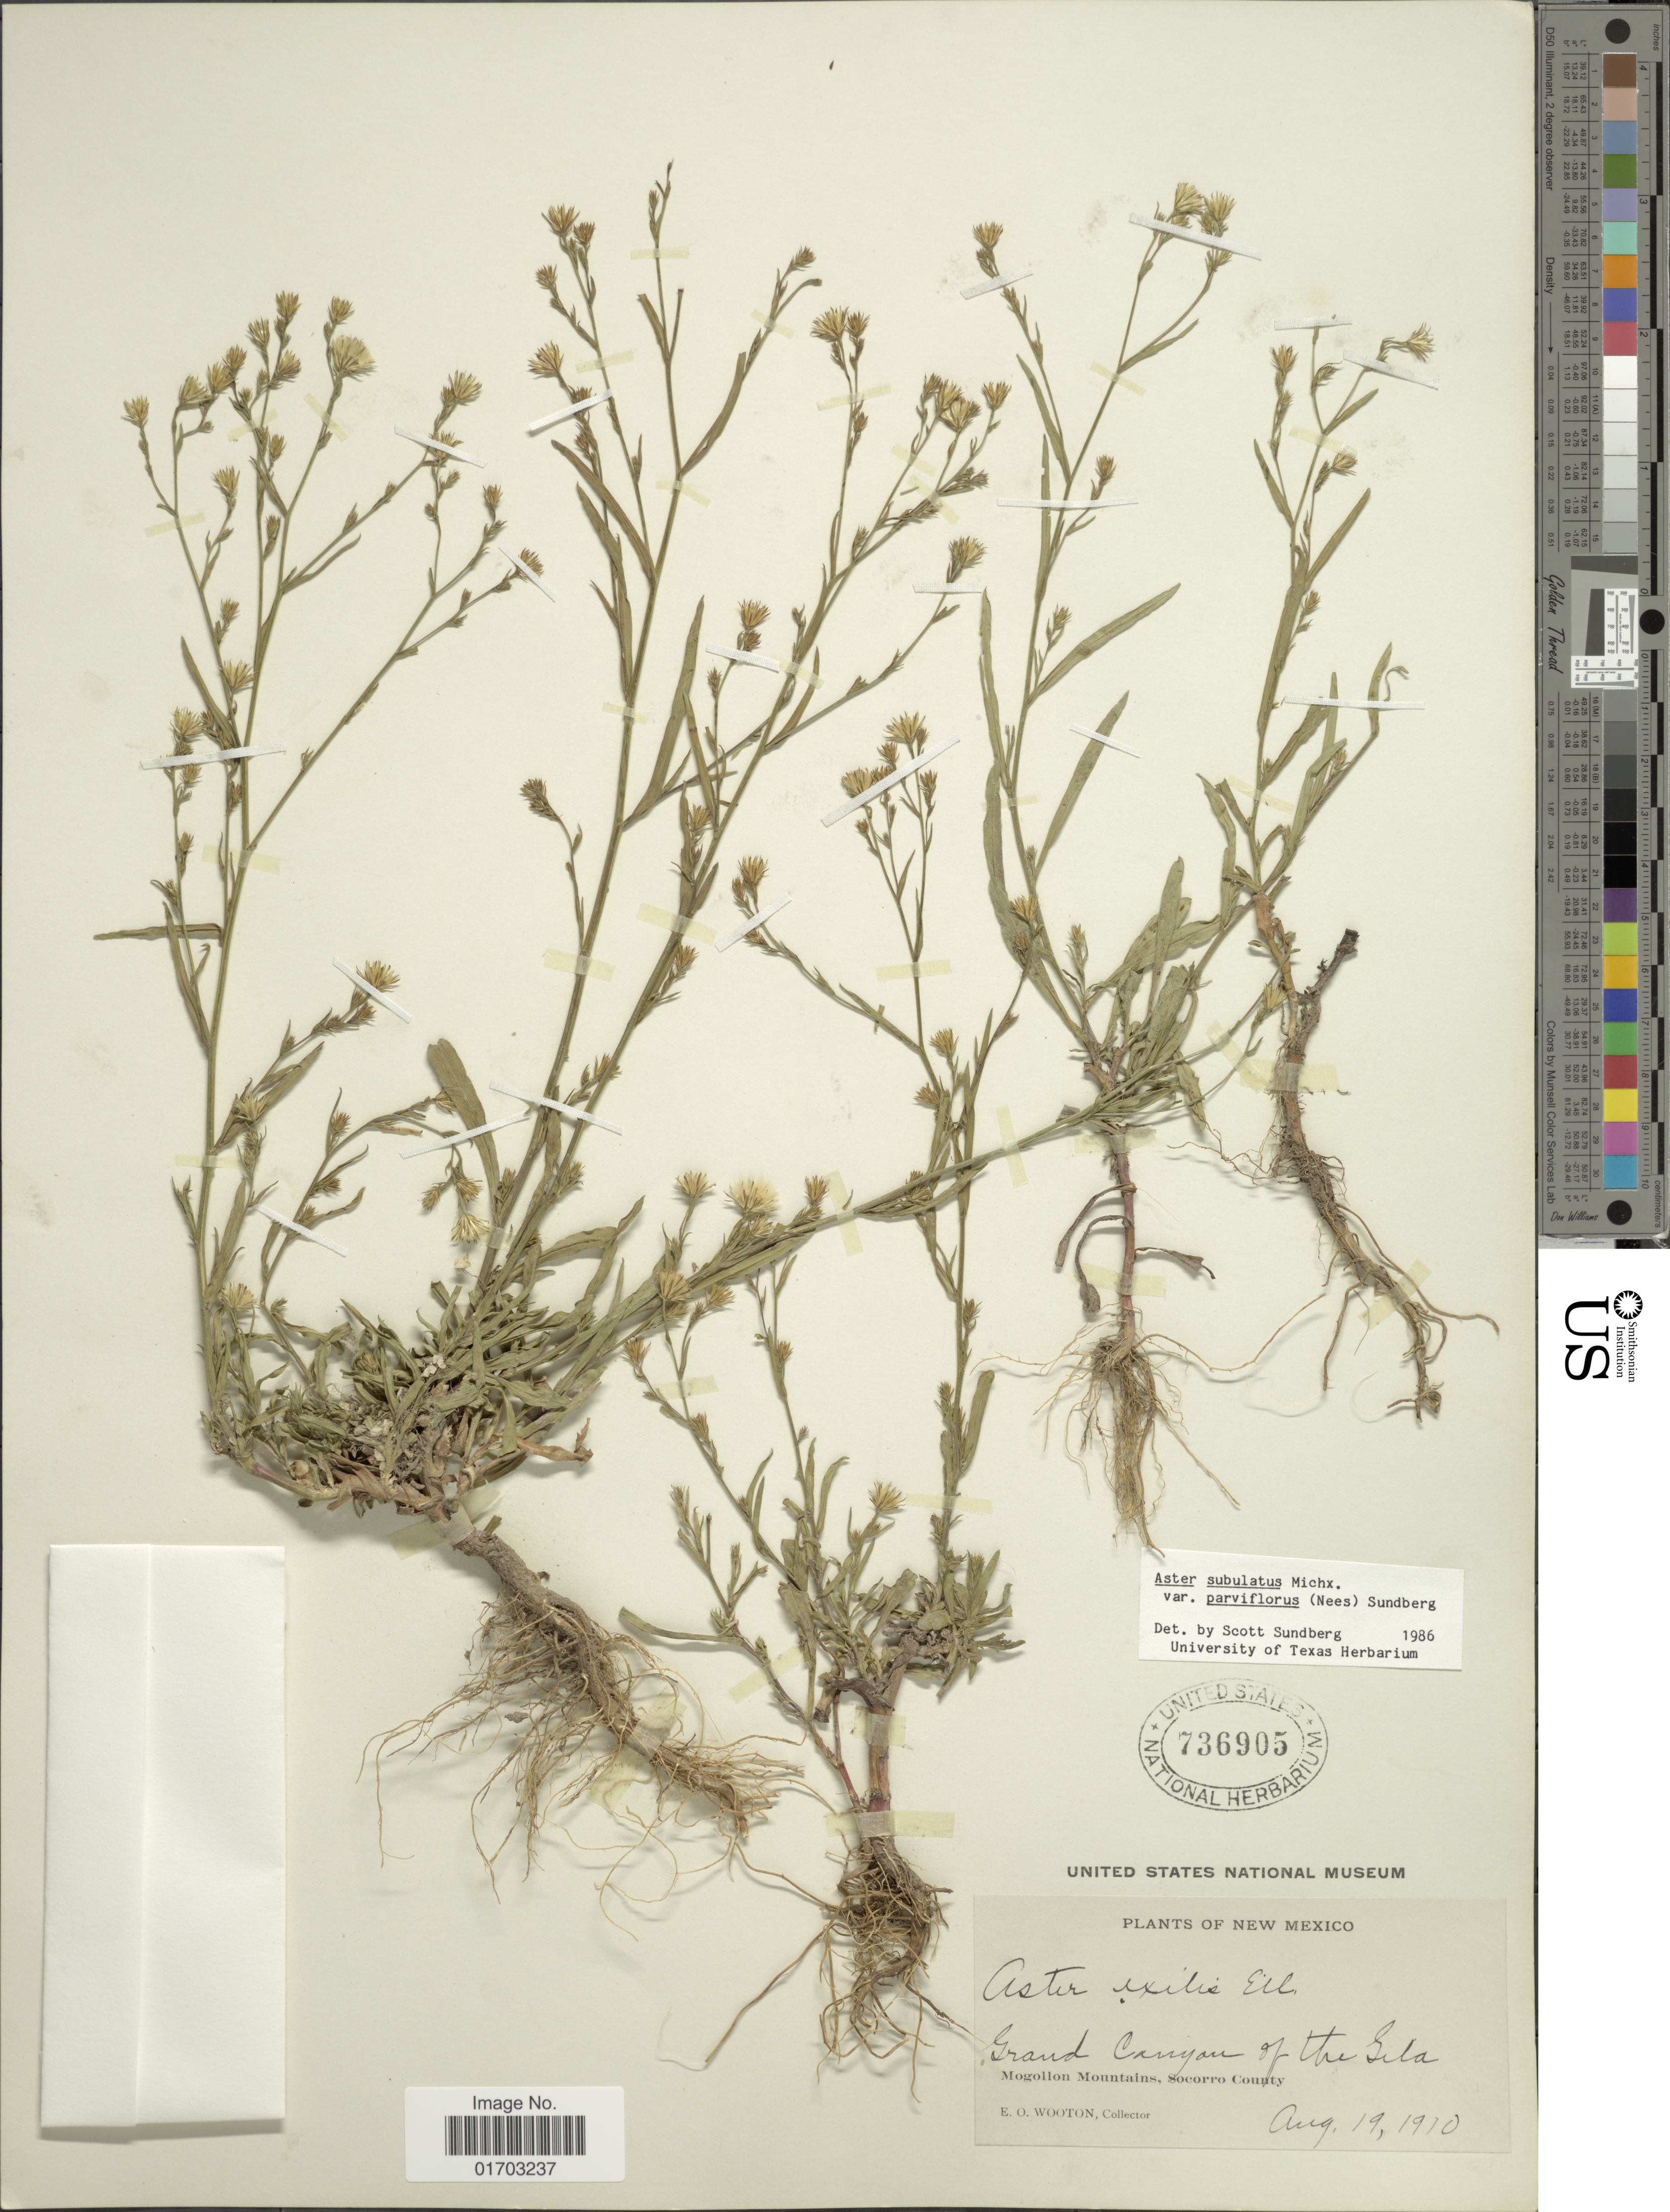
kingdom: Plantae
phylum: Tracheophyta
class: Magnoliopsida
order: Asterales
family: Asteraceae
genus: Symphyotrichum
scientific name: Symphyotrichum subulatum var. parviflorum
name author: (Nees) S.D. Sundb.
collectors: E. O. Wooton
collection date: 1910-08-19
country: United States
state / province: New Mexico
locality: Grand Canyon of the Gila, Mogollon Mountains, Socorro County.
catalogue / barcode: US 736905